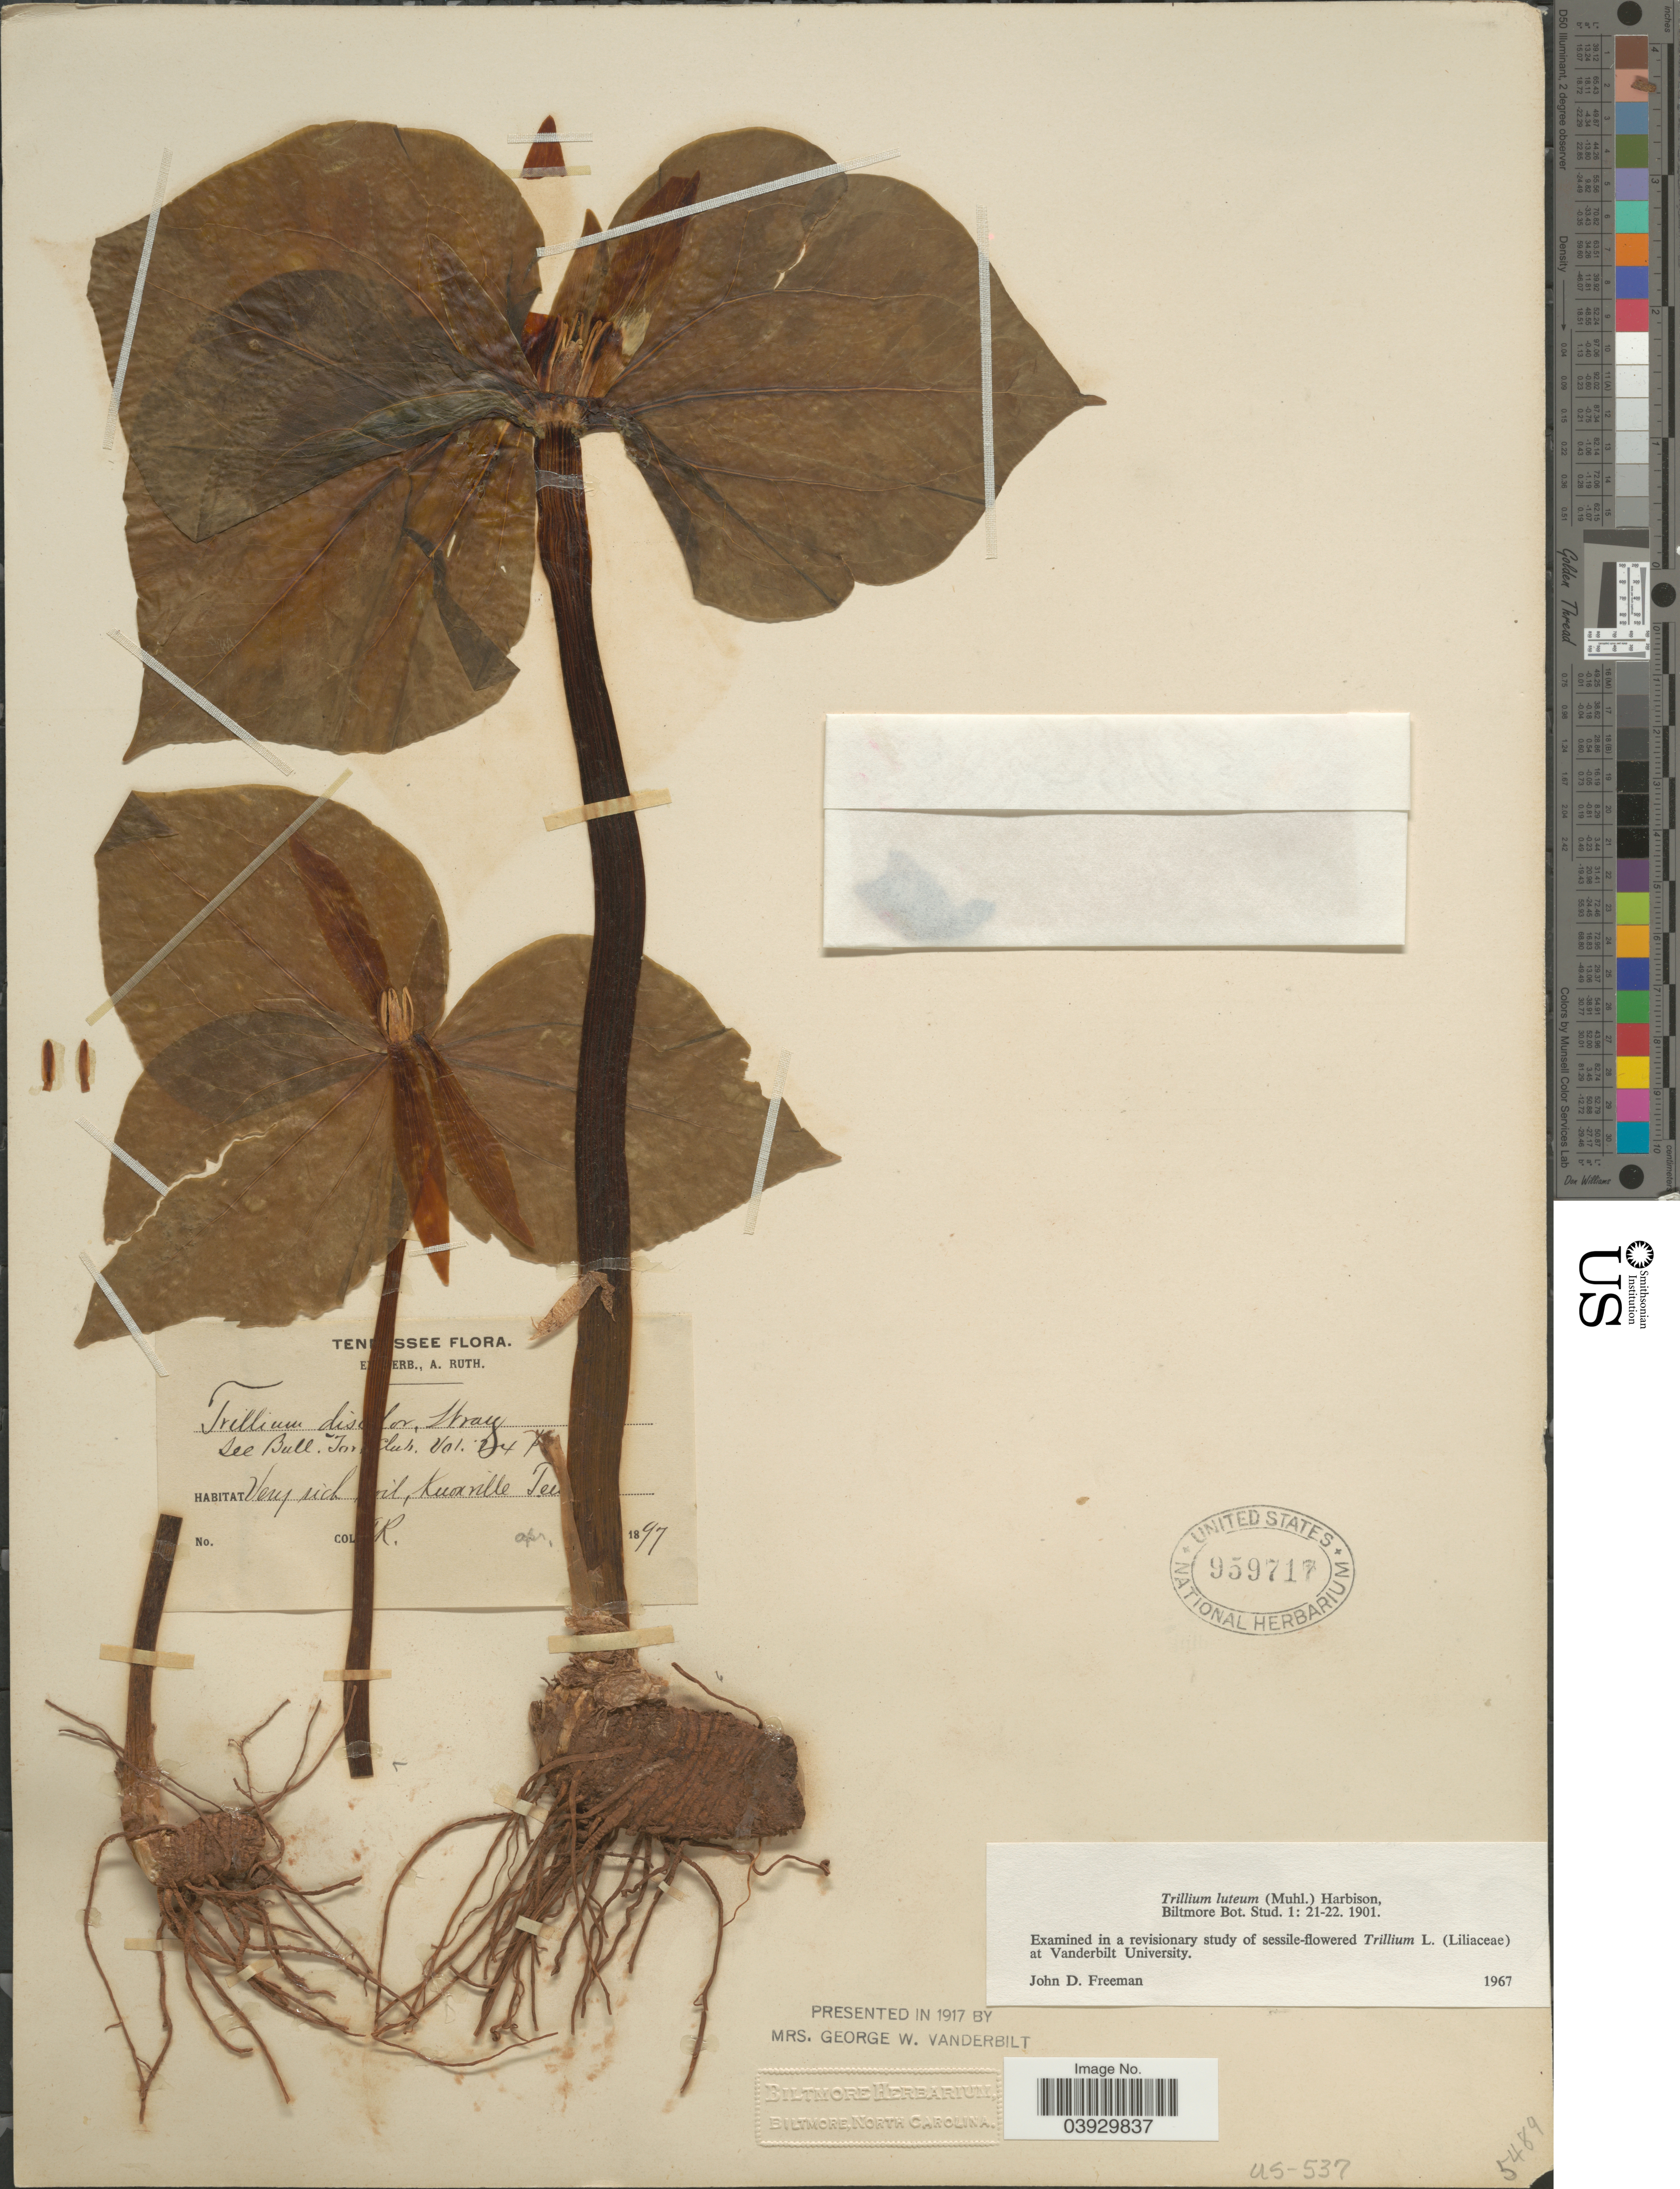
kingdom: Plantae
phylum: Tracheophyta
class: Liliopsida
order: Liliales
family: Melanthiaceae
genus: Trillium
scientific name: Trillium luteum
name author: Harb.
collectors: A. Ruth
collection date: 1897-04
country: United States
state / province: Tennessee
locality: Knoxville.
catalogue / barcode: US 959717